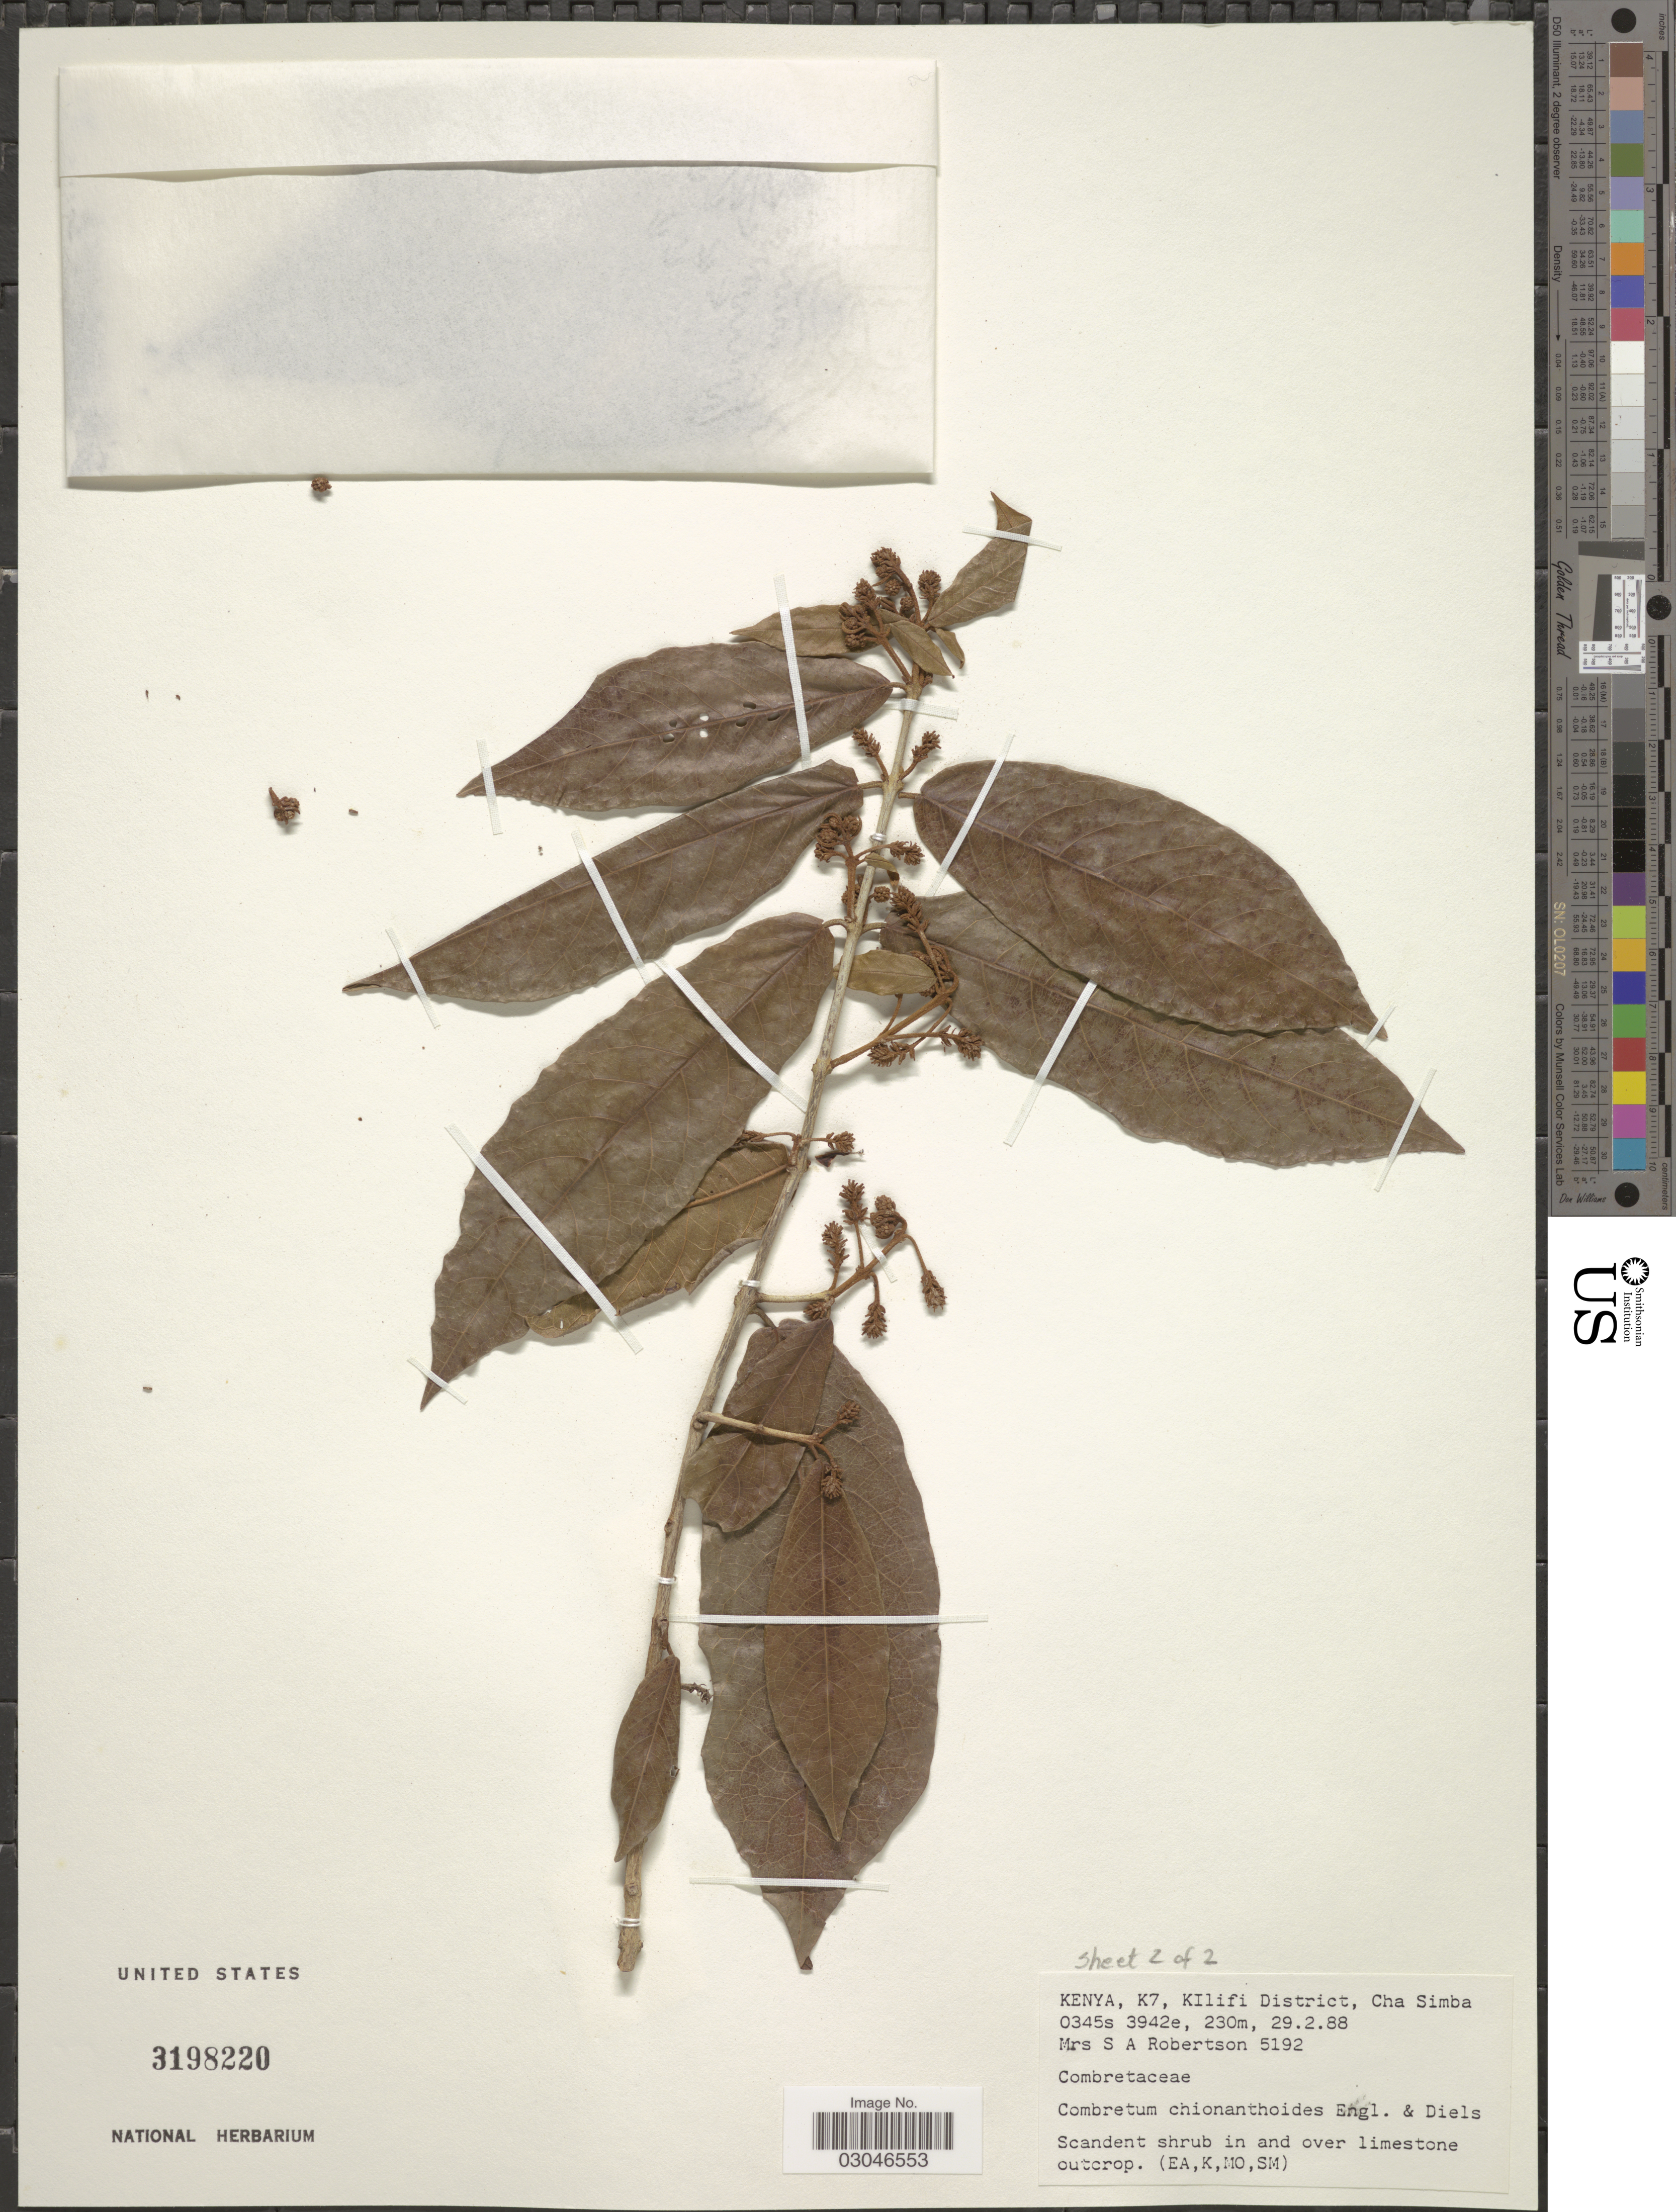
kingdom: Plantae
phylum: Tracheophyta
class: Magnoliopsida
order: Myrtales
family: Combretaceae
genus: Combretum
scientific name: Combretum chionanthoides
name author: Engl. & Diels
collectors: S. Robertson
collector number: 5192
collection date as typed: Transcribed d/m/y: 29/2/88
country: Kenya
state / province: Kilifi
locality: K7, Kilifi District, Cha Simba.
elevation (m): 230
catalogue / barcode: US 3198220